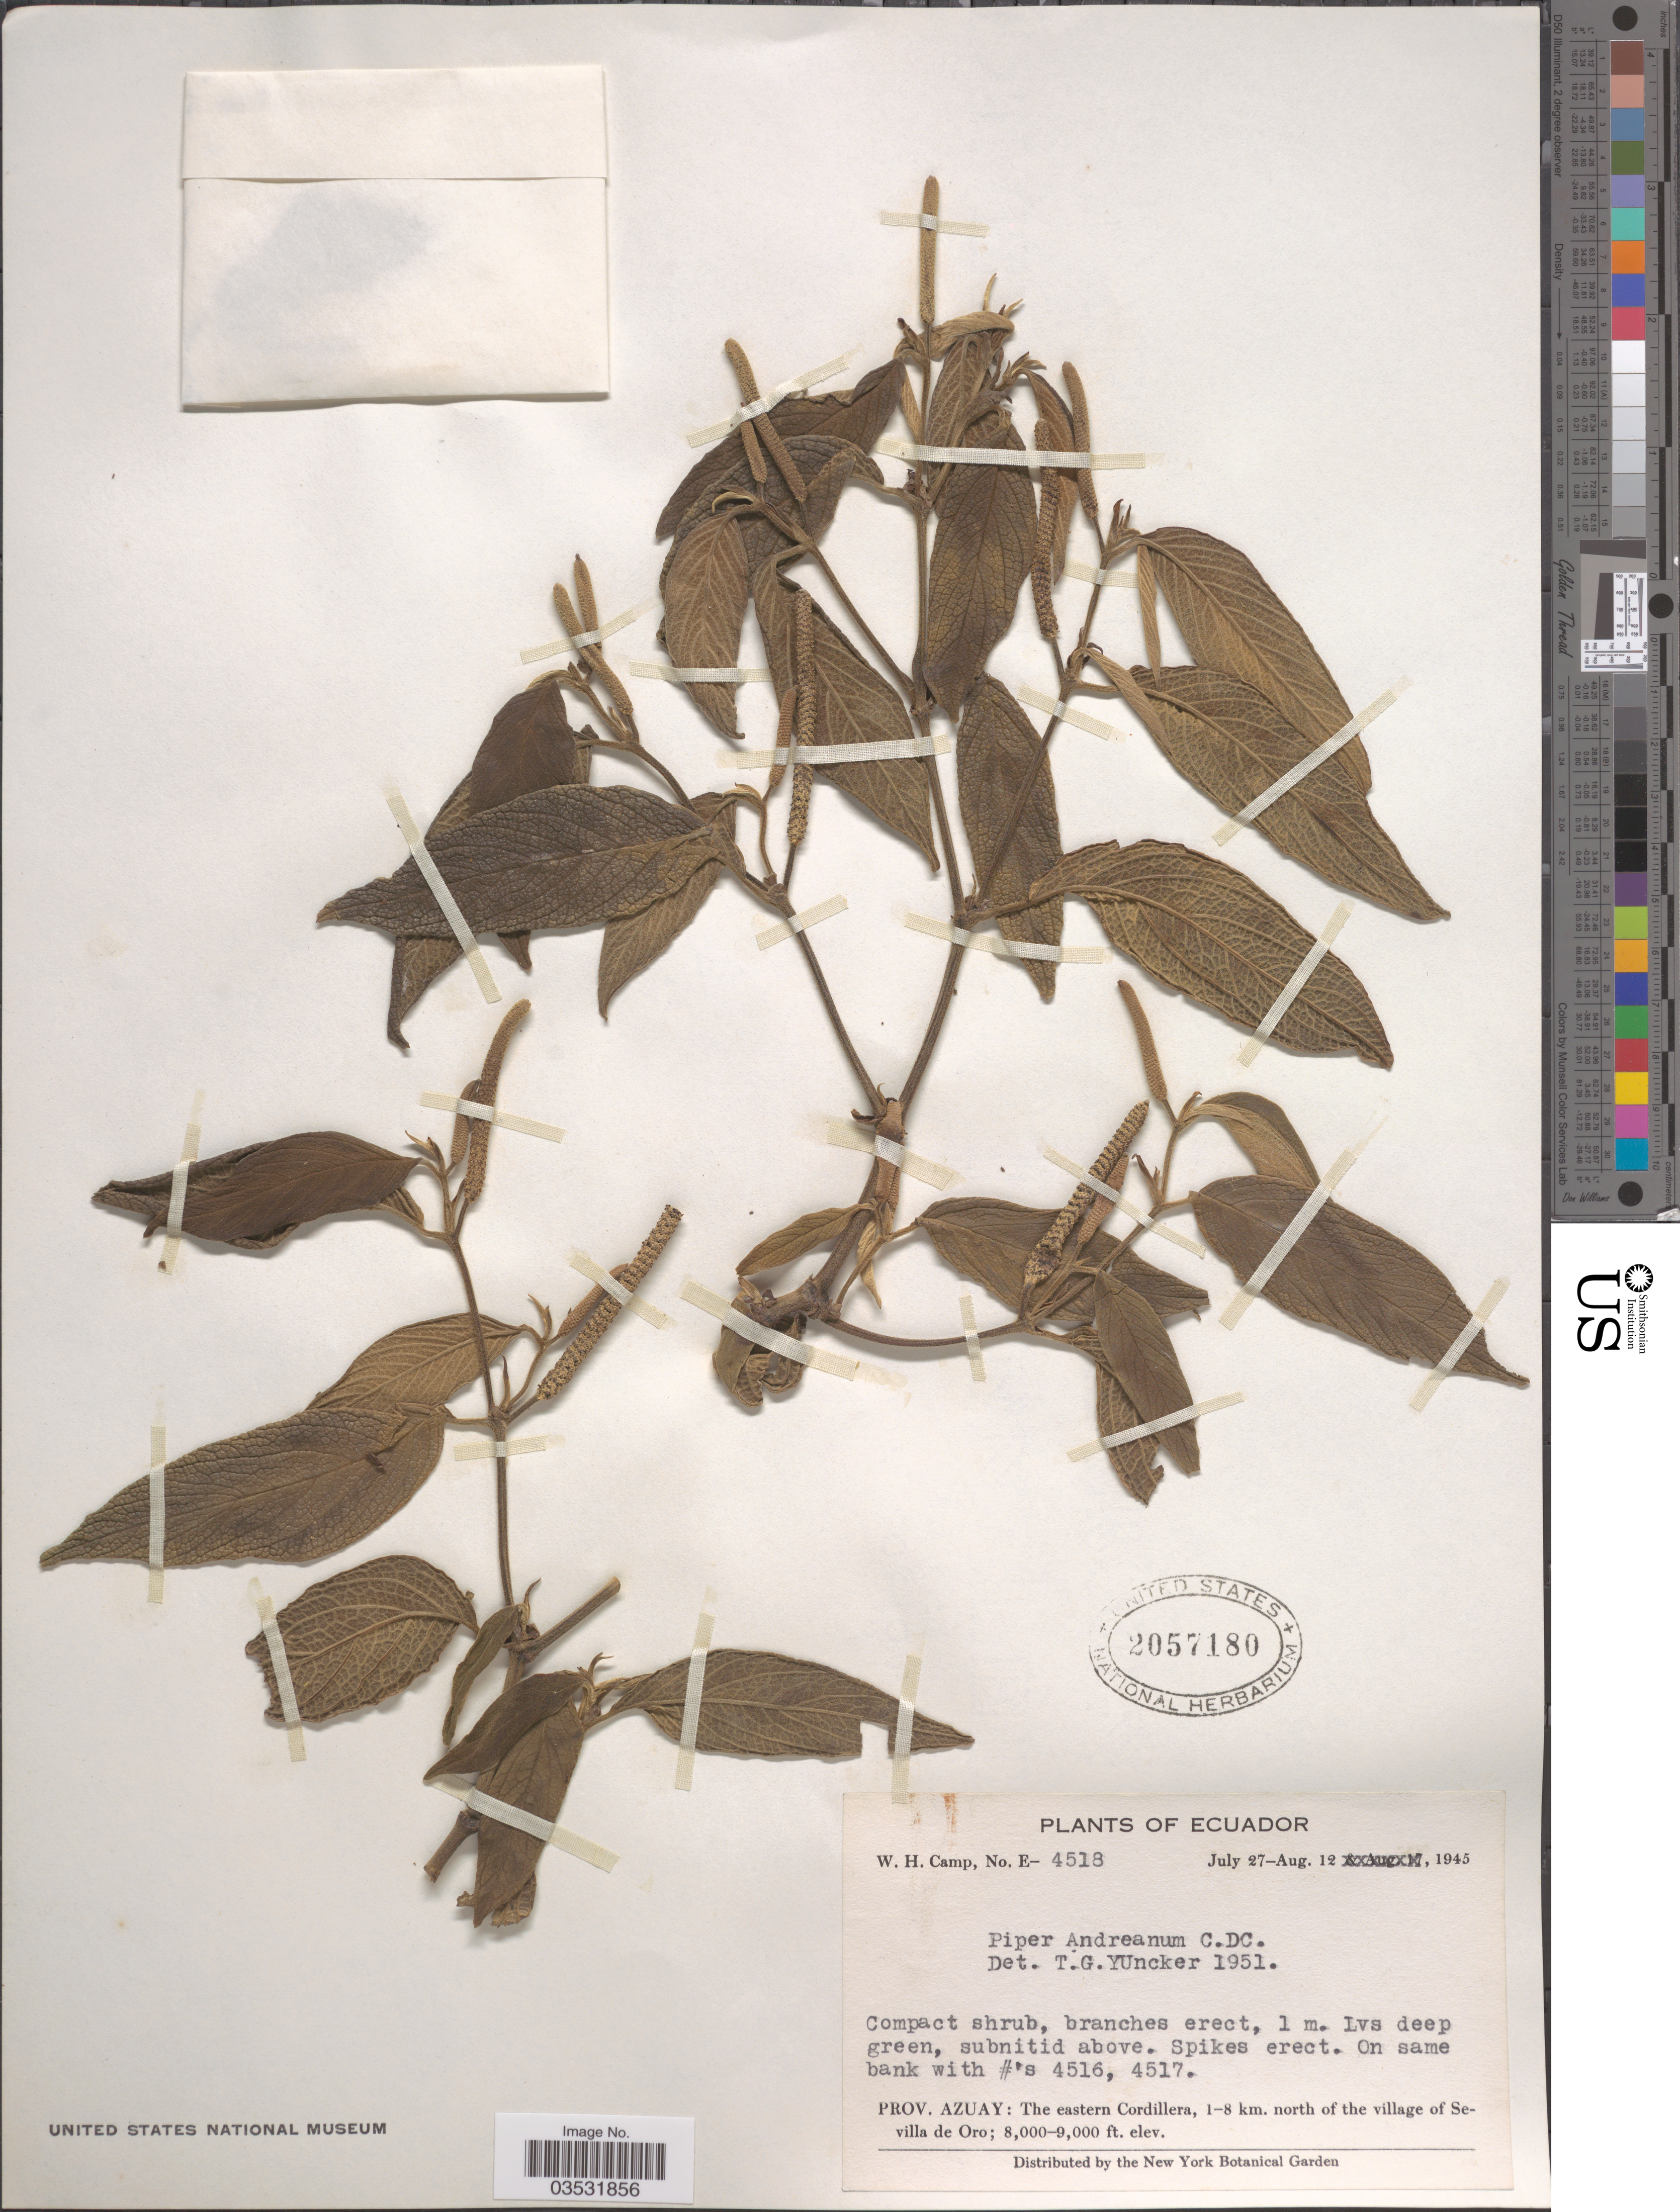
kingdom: Plantae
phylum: Tracheophyta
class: Magnoliopsida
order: Piperales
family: Piperaceae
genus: Piper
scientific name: Piper andreanum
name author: C. DC.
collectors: W. H. Camp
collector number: E-4518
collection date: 1945-07-27/1945-08-12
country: Ecuador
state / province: Azuay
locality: The eastern Cordillera, 1-8 km. north of the village of Sevilla de Oro.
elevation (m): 2438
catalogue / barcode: US 2057180